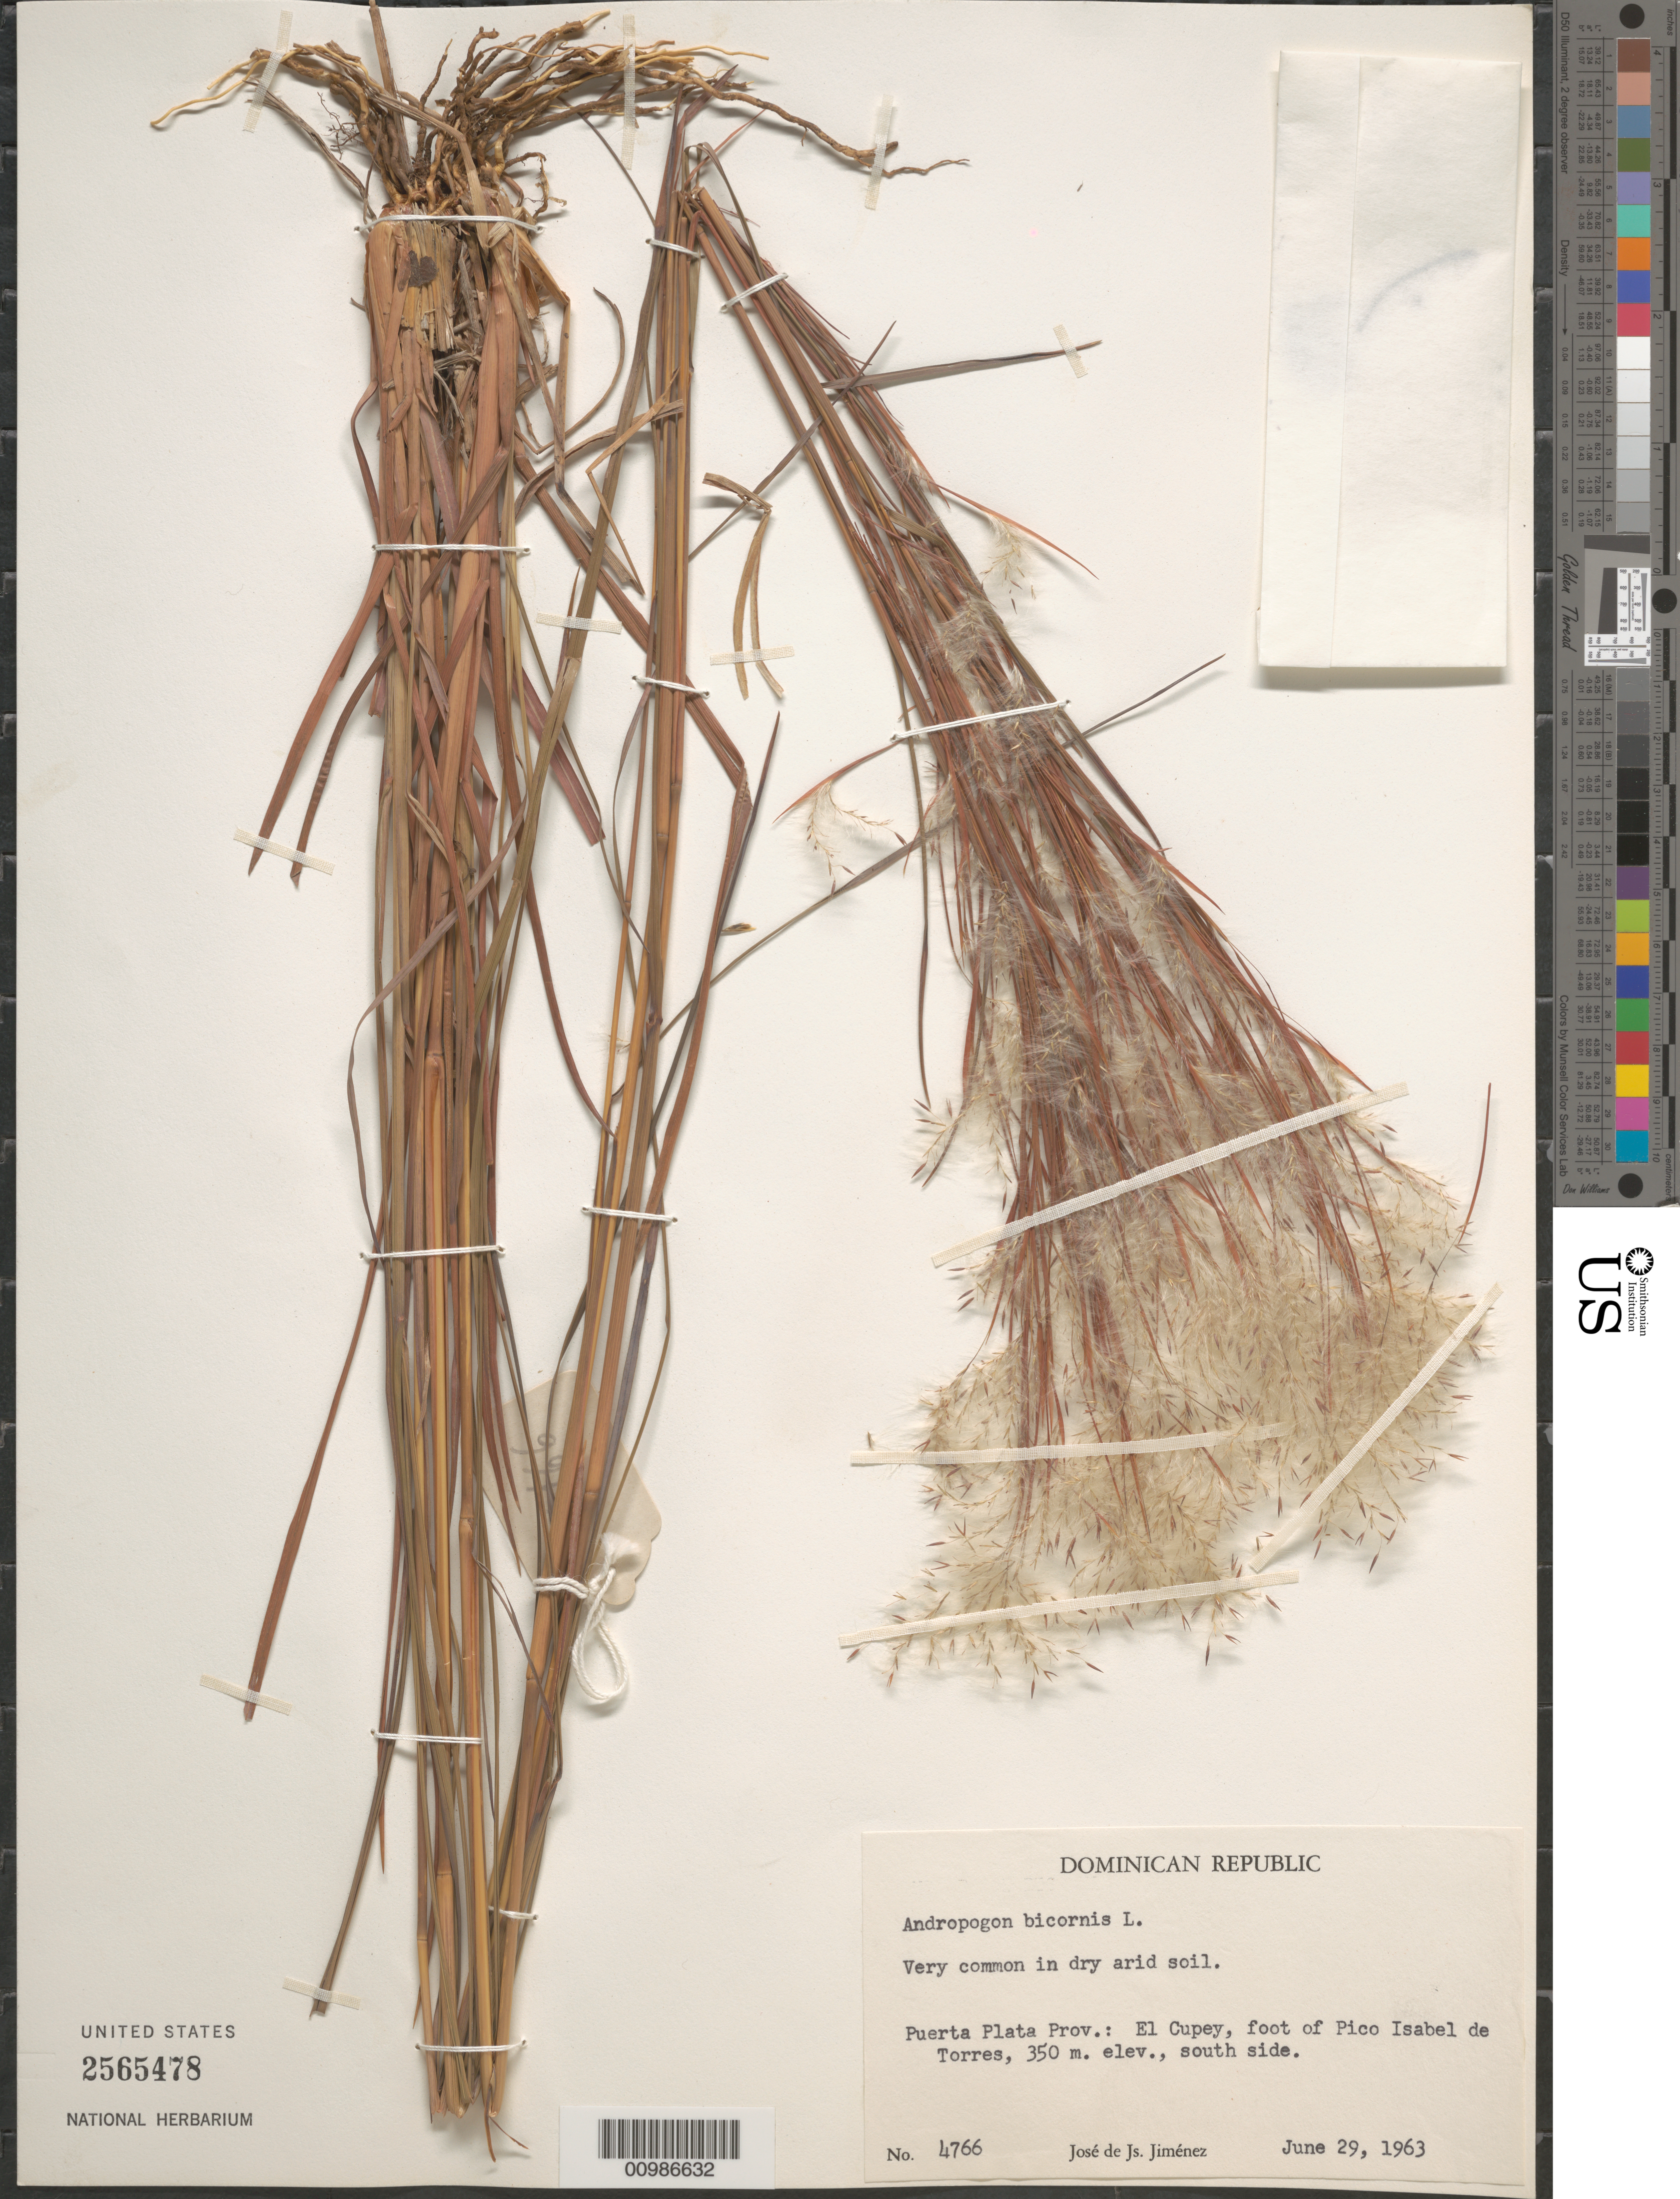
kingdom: Plantae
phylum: Tracheophyta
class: Liliopsida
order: Poales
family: Poaceae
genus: Andropogon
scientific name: Andropogon bicornis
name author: L.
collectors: J. J. Jiménez Almonte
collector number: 4766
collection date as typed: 29 Jun 1963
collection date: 1963-06-29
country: Dominican Republic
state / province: Puerto Plata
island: Hispaniola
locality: El Cupey, foot of Pico Isabel de Torres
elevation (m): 350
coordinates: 0 N, 0 E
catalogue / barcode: US 2565478